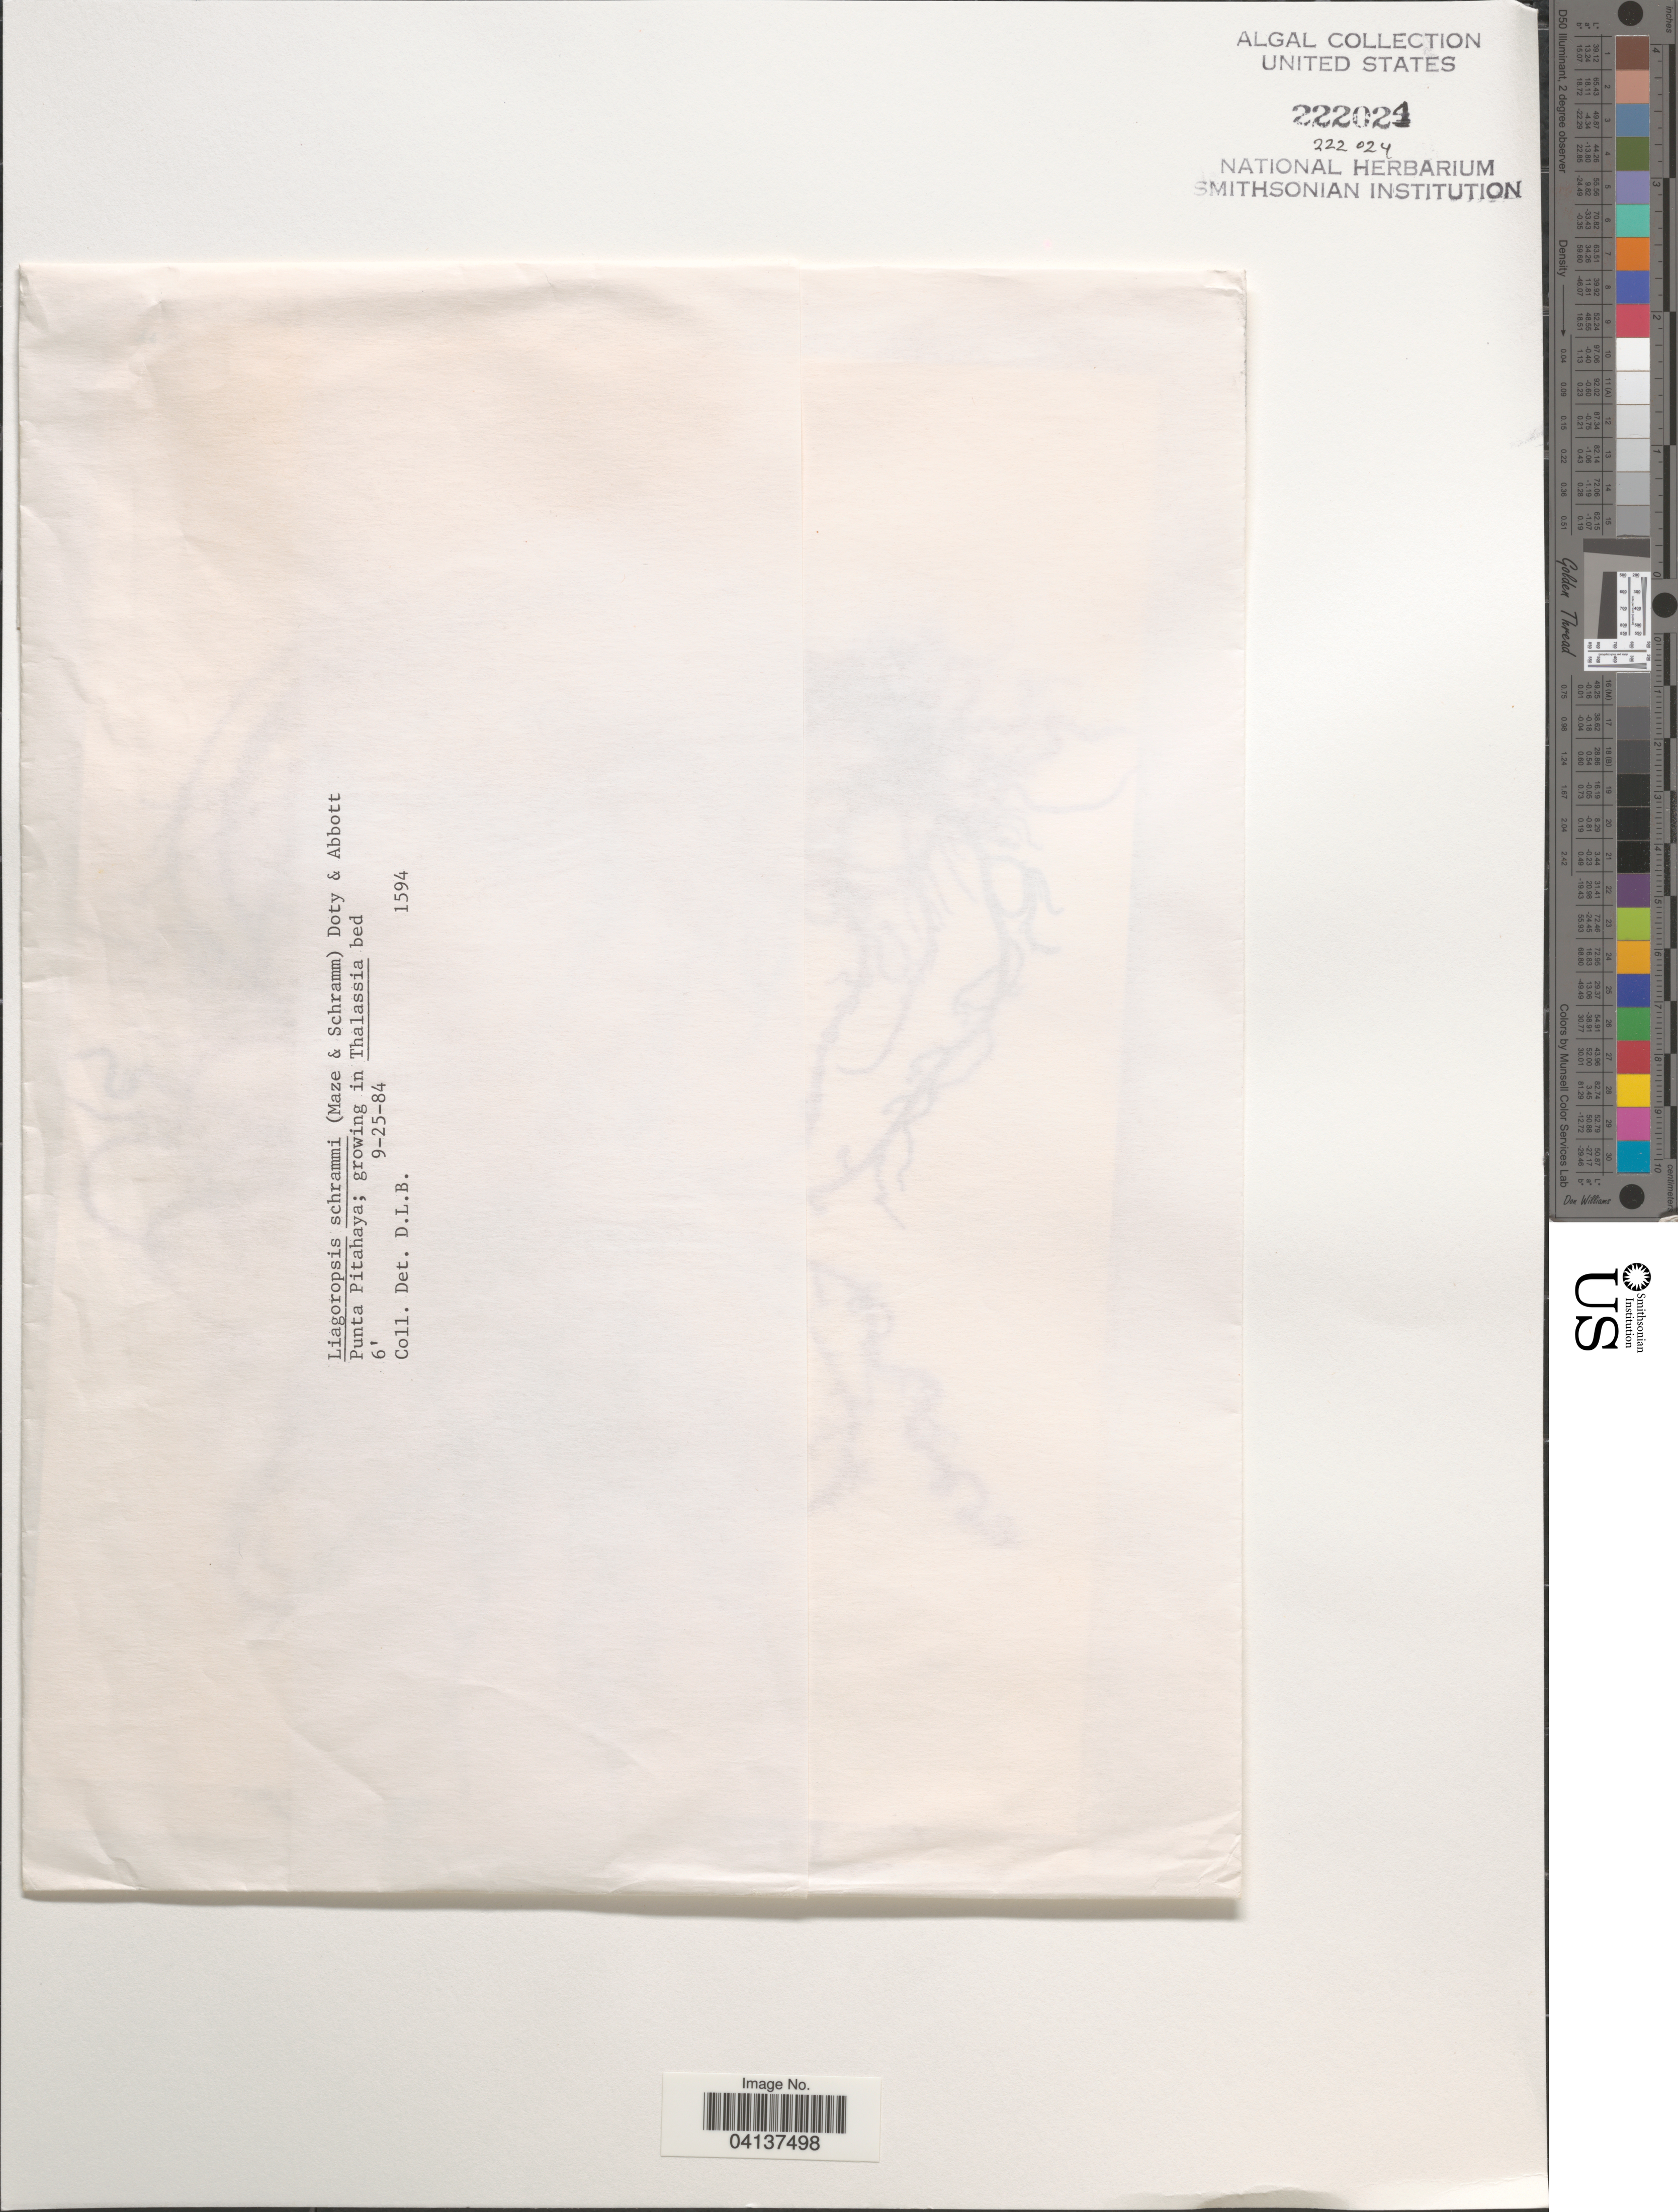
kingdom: Plantae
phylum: Rhodophyta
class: Florideophyceae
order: Nemaliales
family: Liagoraceae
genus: Liagoropsis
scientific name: Liagoropsis schrammii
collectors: D. L. B.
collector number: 1594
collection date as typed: Transcribed d/m/y: 25/9/84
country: Puerto Rico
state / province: Çabo Rojo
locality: Punta Pitahaya.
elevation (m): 2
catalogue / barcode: US 222024